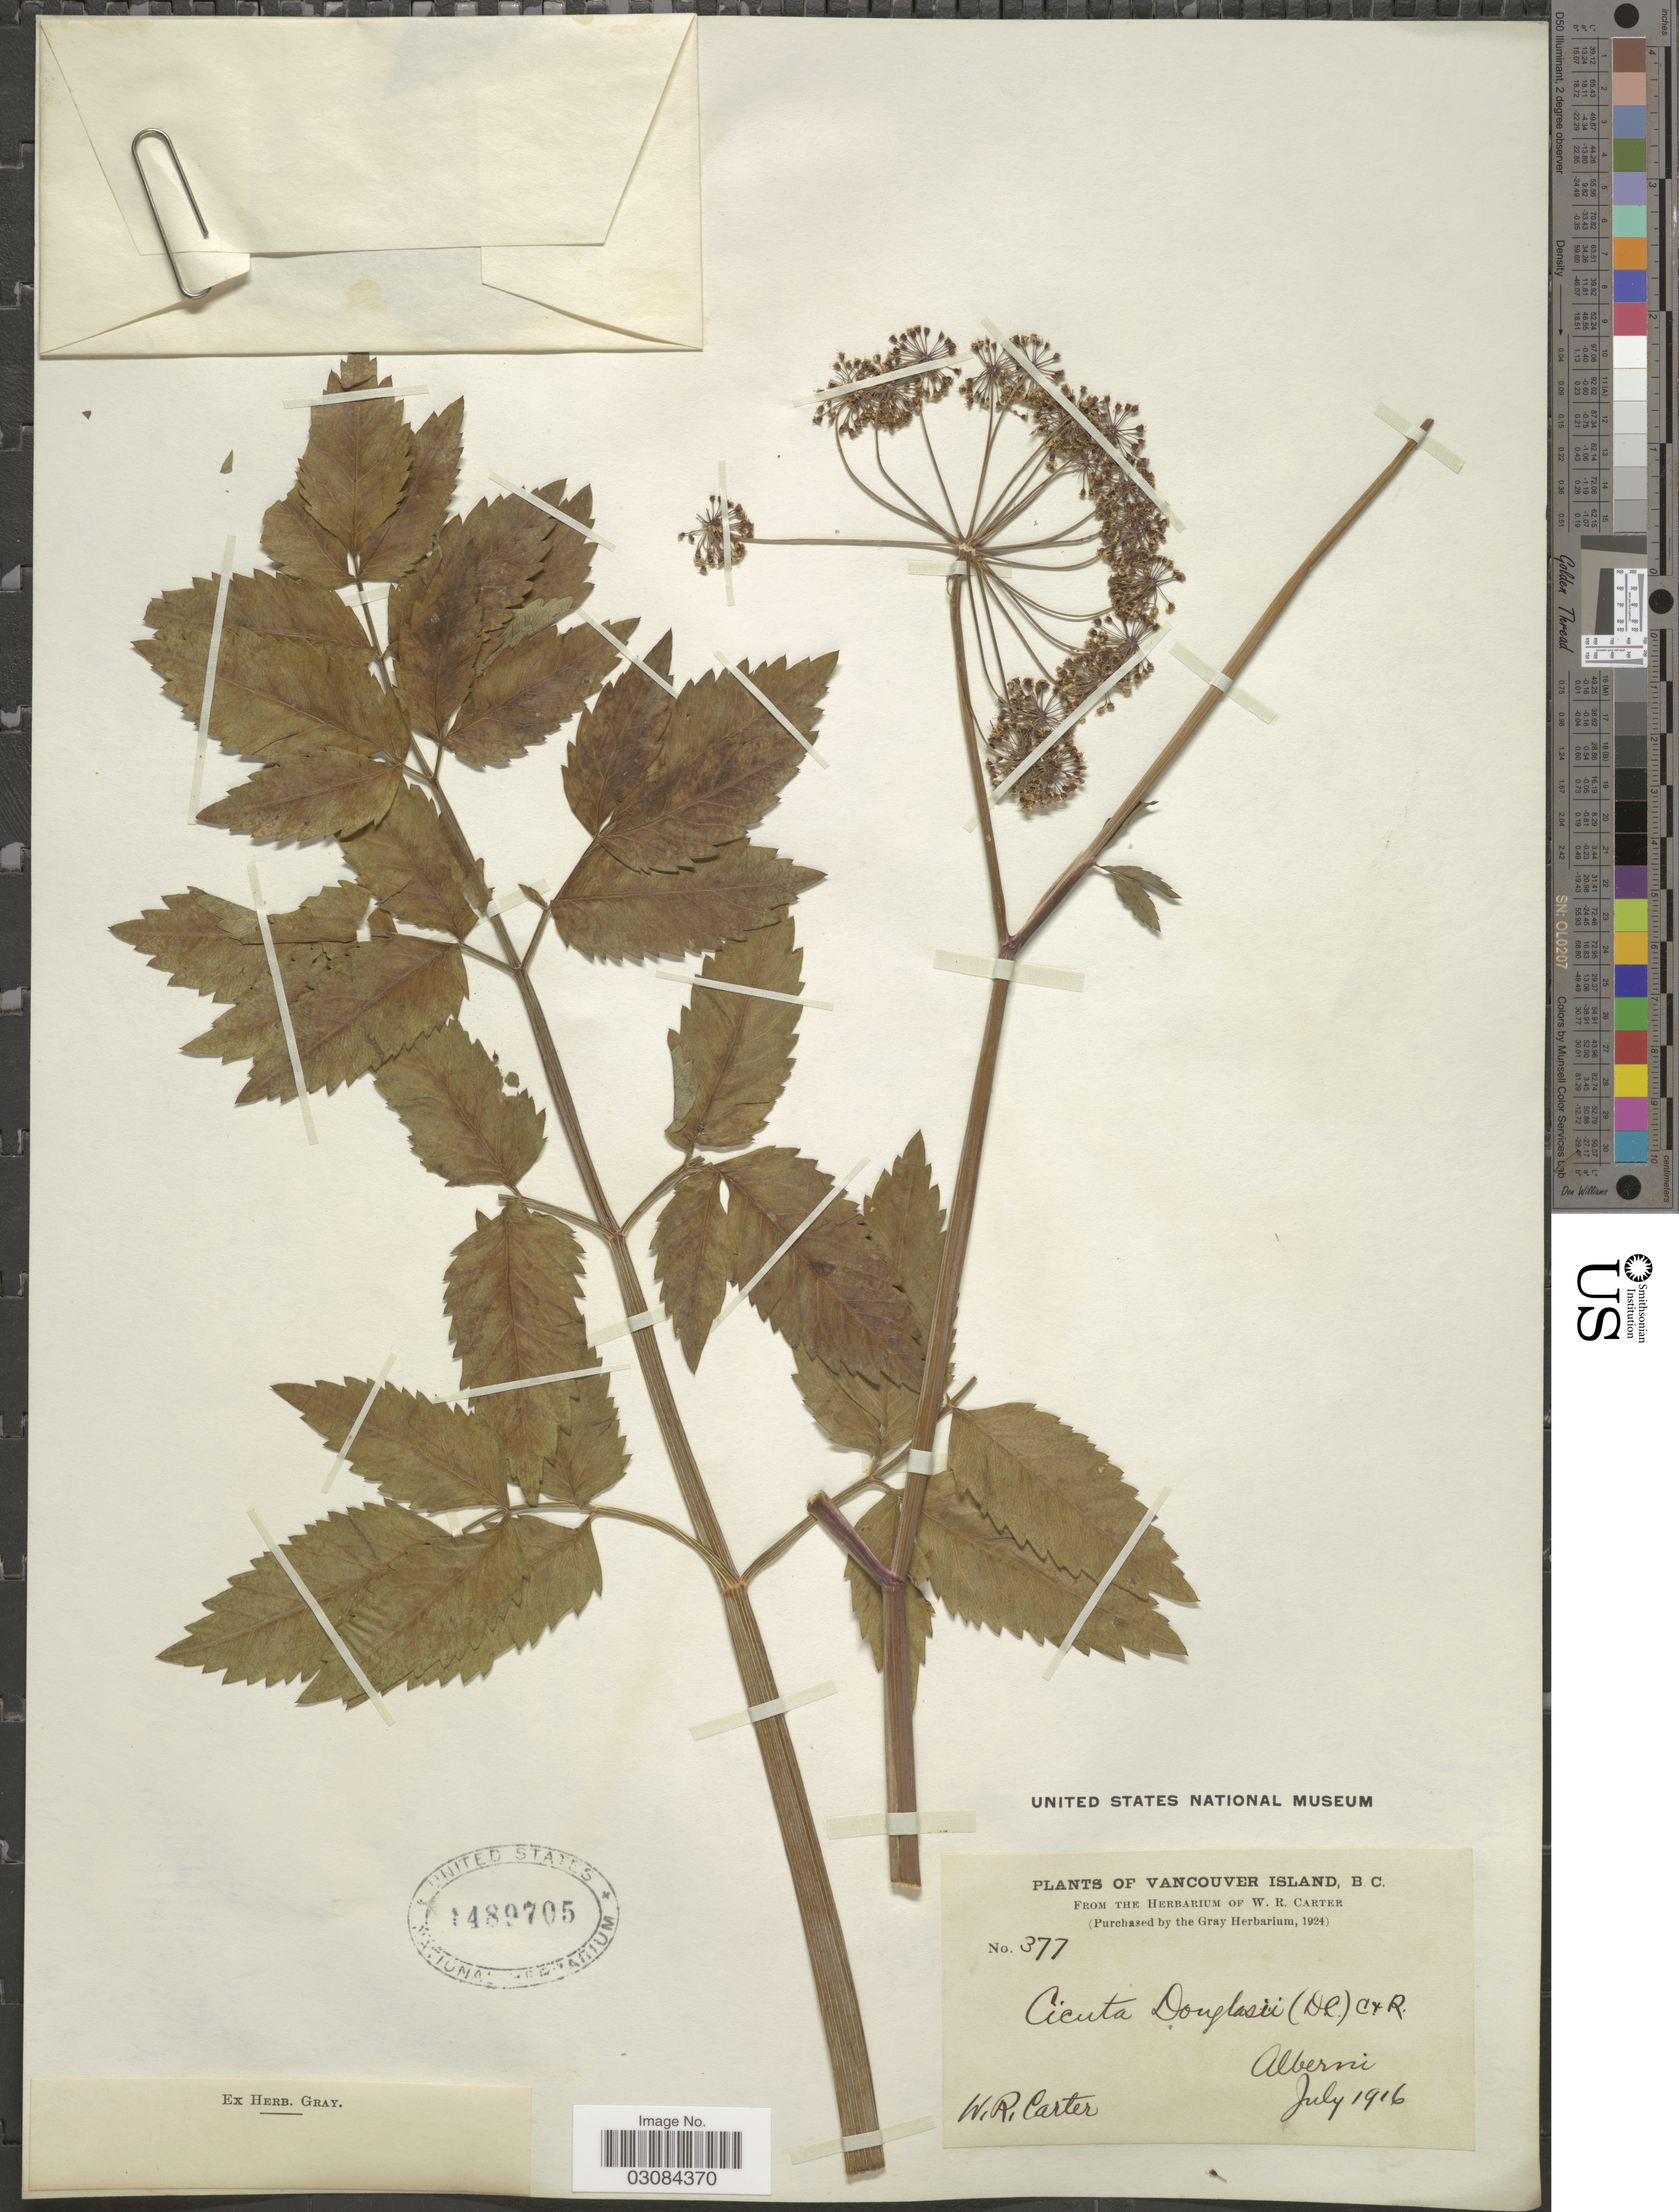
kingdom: Plantae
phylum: Tracheophyta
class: Magnoliopsida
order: Apiales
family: Apiaceae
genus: Cicuta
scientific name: Cicuta douglasii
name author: (DC.) J.M. Coult. & Rose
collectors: W. R. Carter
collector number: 377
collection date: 1916-07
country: Canada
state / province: British Columbia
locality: Vancouver Island, B. C. Alberni.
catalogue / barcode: US 1489705